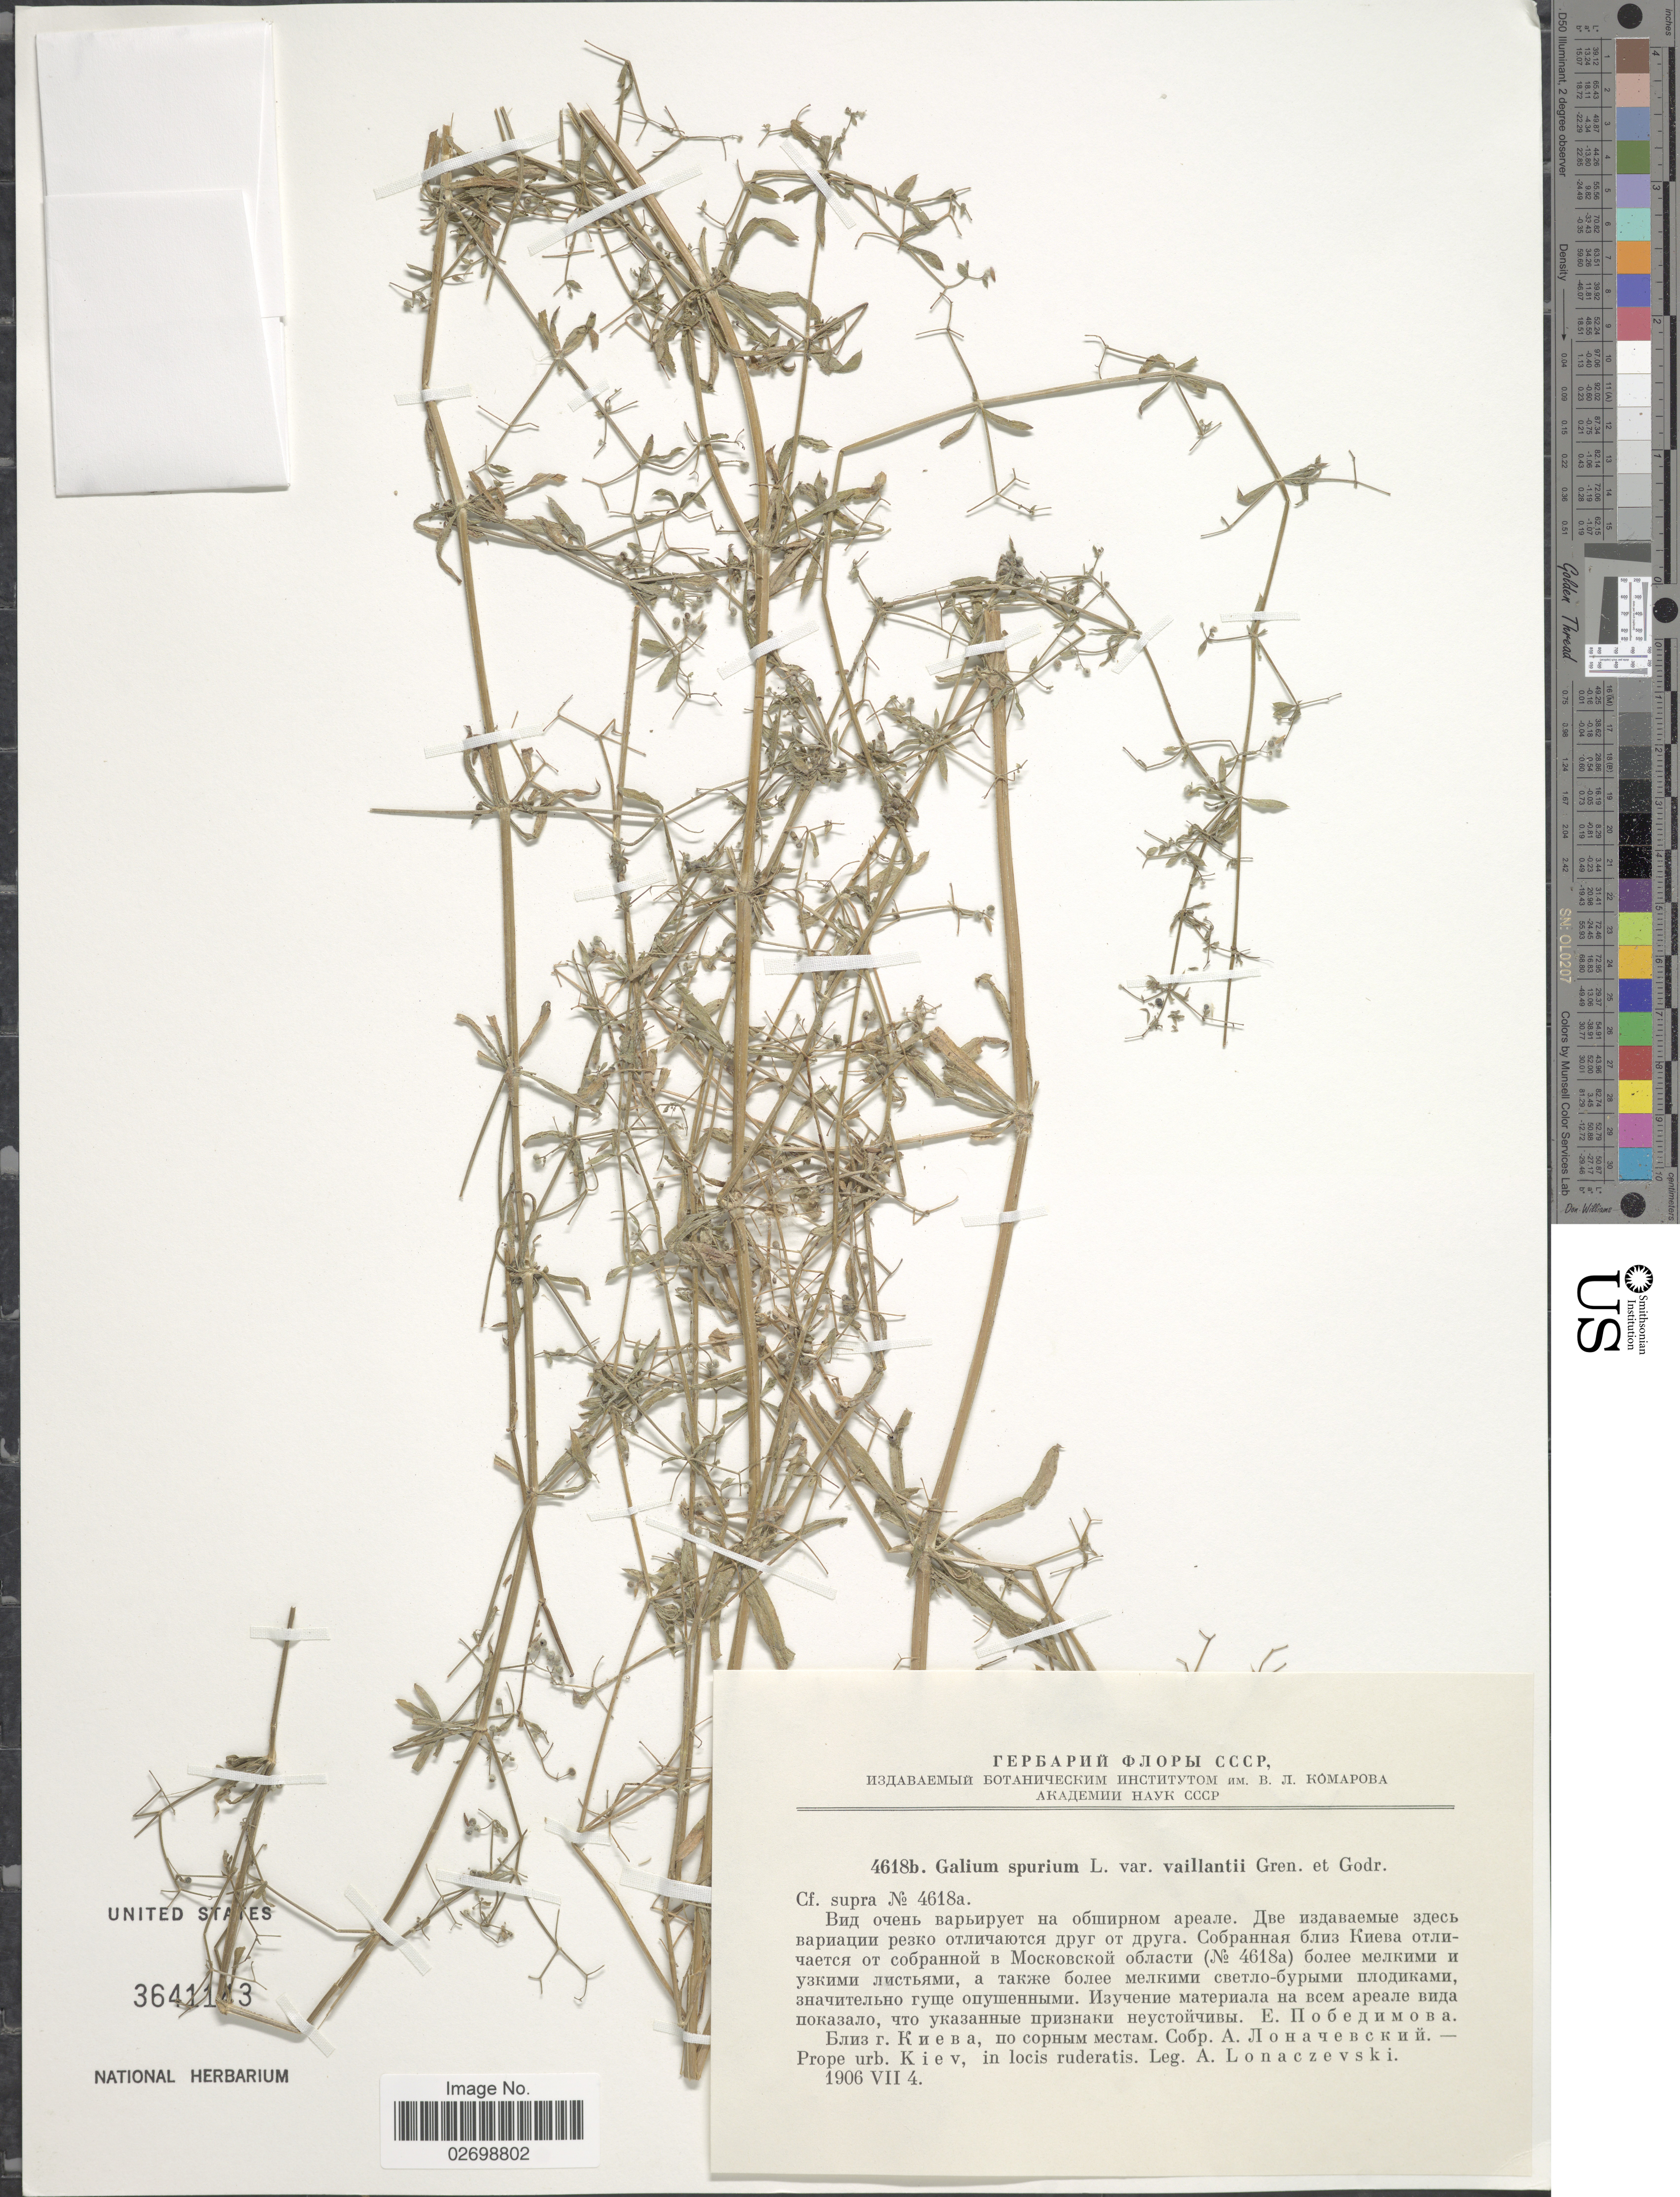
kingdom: Plantae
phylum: Tracheophyta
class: Magnoliopsida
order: Gentianales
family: Rubiaceae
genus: Galium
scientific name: Galium spurium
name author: L.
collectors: A. Lonaczevsky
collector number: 4618b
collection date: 1906-07-04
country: Ukraine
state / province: Kiev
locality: Prope urb. Kiev, in locis ruderatis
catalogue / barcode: US 3641143